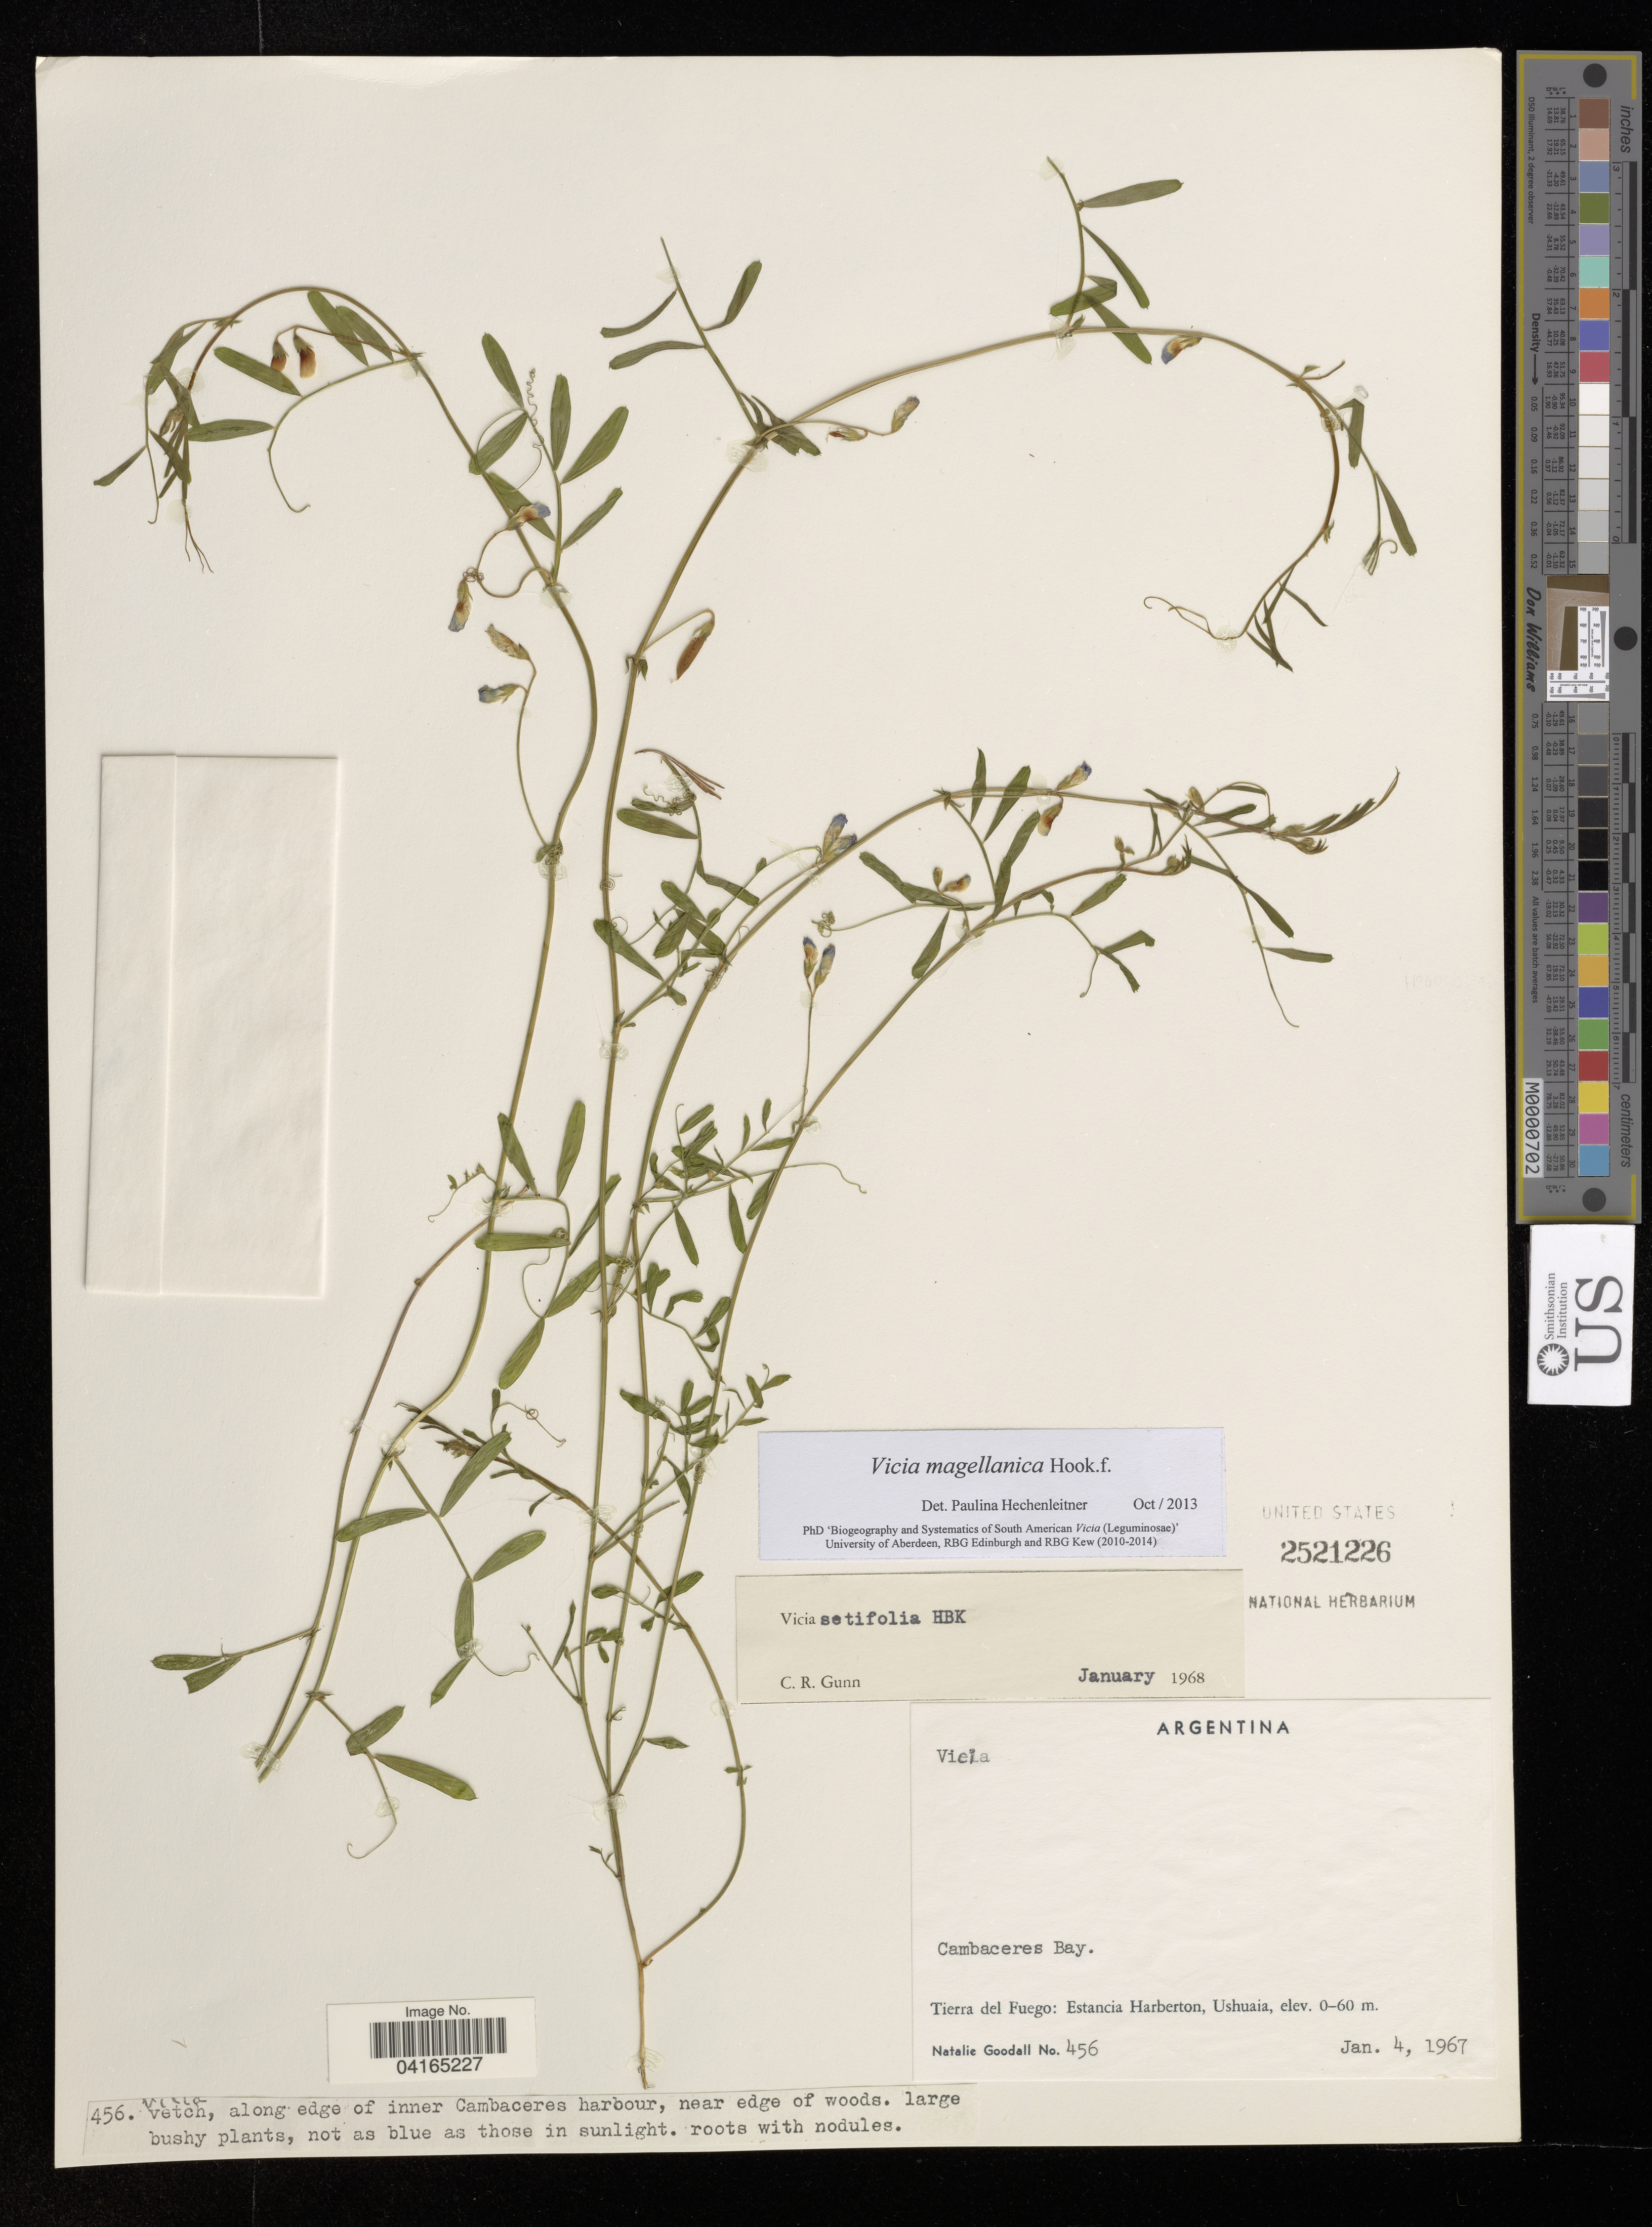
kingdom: Plantae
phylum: Tracheophyta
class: Magnoliopsida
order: Fabales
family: Fabaceae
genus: Vicia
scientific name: Vicia magellanica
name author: Hook. f.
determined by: Hechenleitner, Paulina, RBG Edinburgh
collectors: N. Goodall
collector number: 456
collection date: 1967-01-04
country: Argentina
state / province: Tierra del Fuego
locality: Cambaceres Bay. Estancia Harberton, Ushuaia.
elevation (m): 60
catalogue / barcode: US 2521226